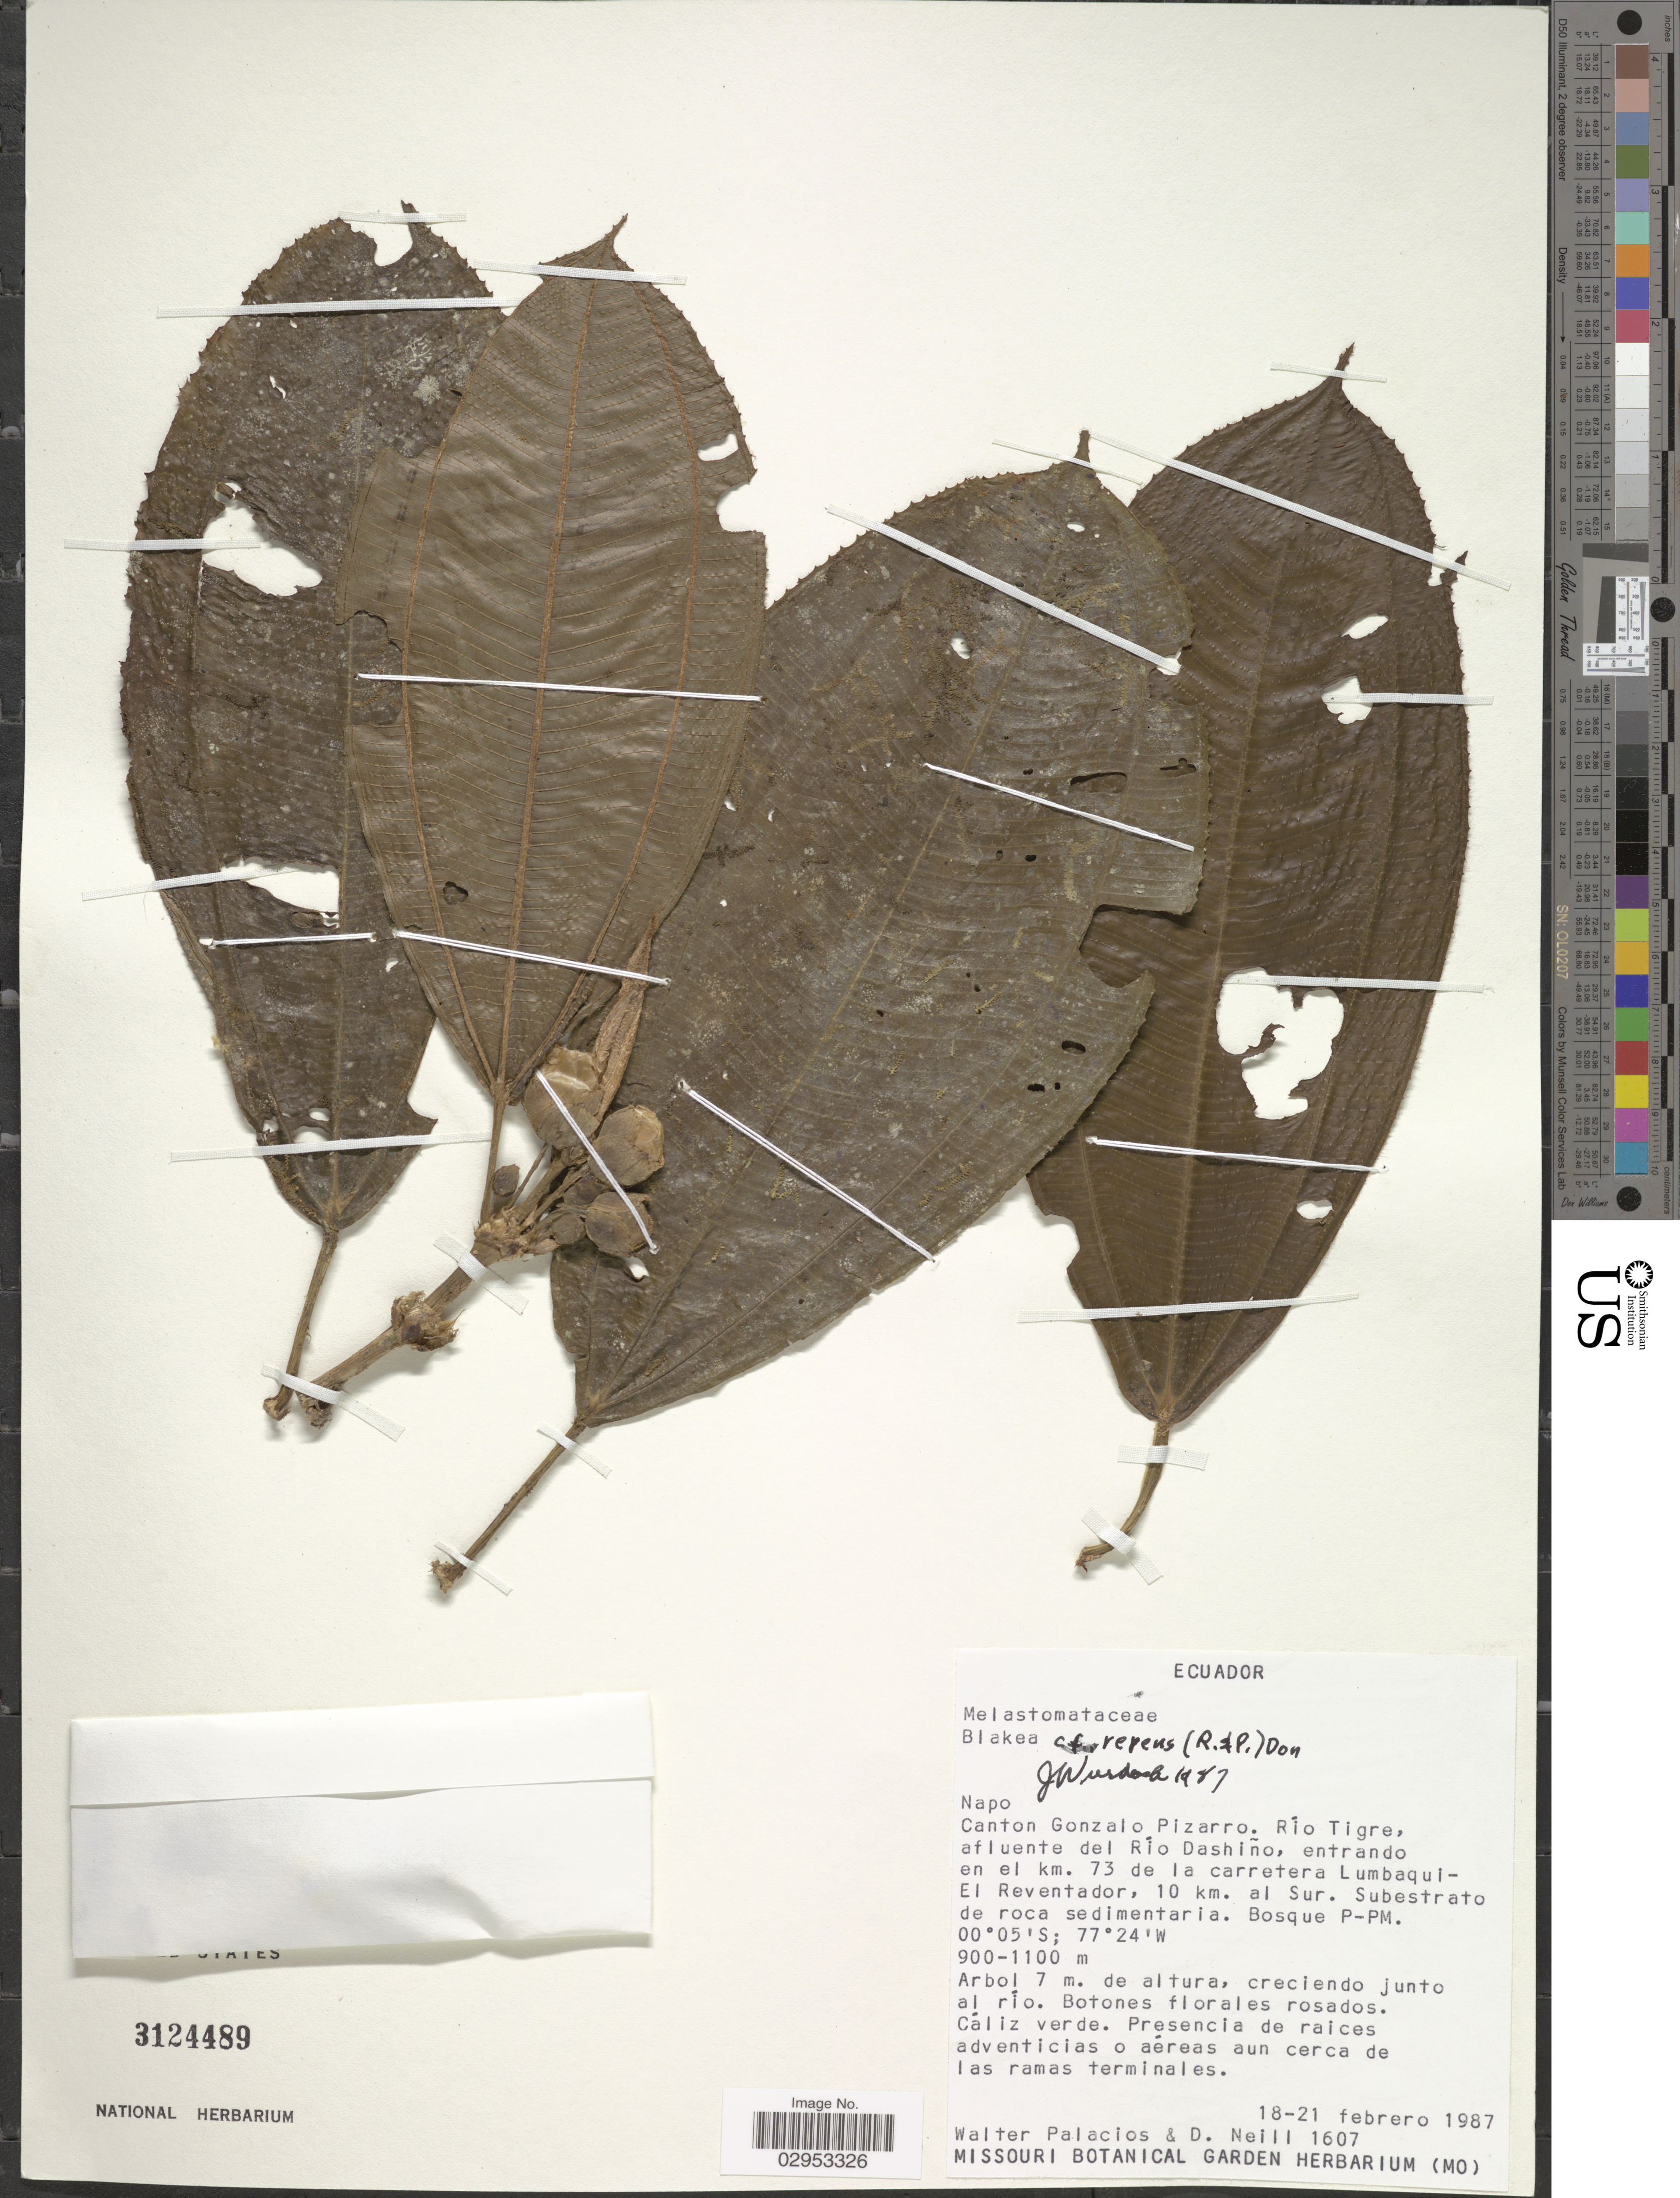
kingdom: Plantae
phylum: Tracheophyta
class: Magnoliopsida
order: Myrtales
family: Melastomataceae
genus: Blakea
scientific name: Blakea repens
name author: (Ruiz & Pav.) D. Don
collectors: W. Palacios & D. Neill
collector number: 1607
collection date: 1987-02-18/1987-02-21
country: Ecuador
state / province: Napo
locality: Canton Gonzalo Pizarro. Río Tigre, afluente del Río Dashiño, entrando en el km. 73 de la carretera Lumbaqui-El Reventador, 10 km. al Sur.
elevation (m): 900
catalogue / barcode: US 3124489